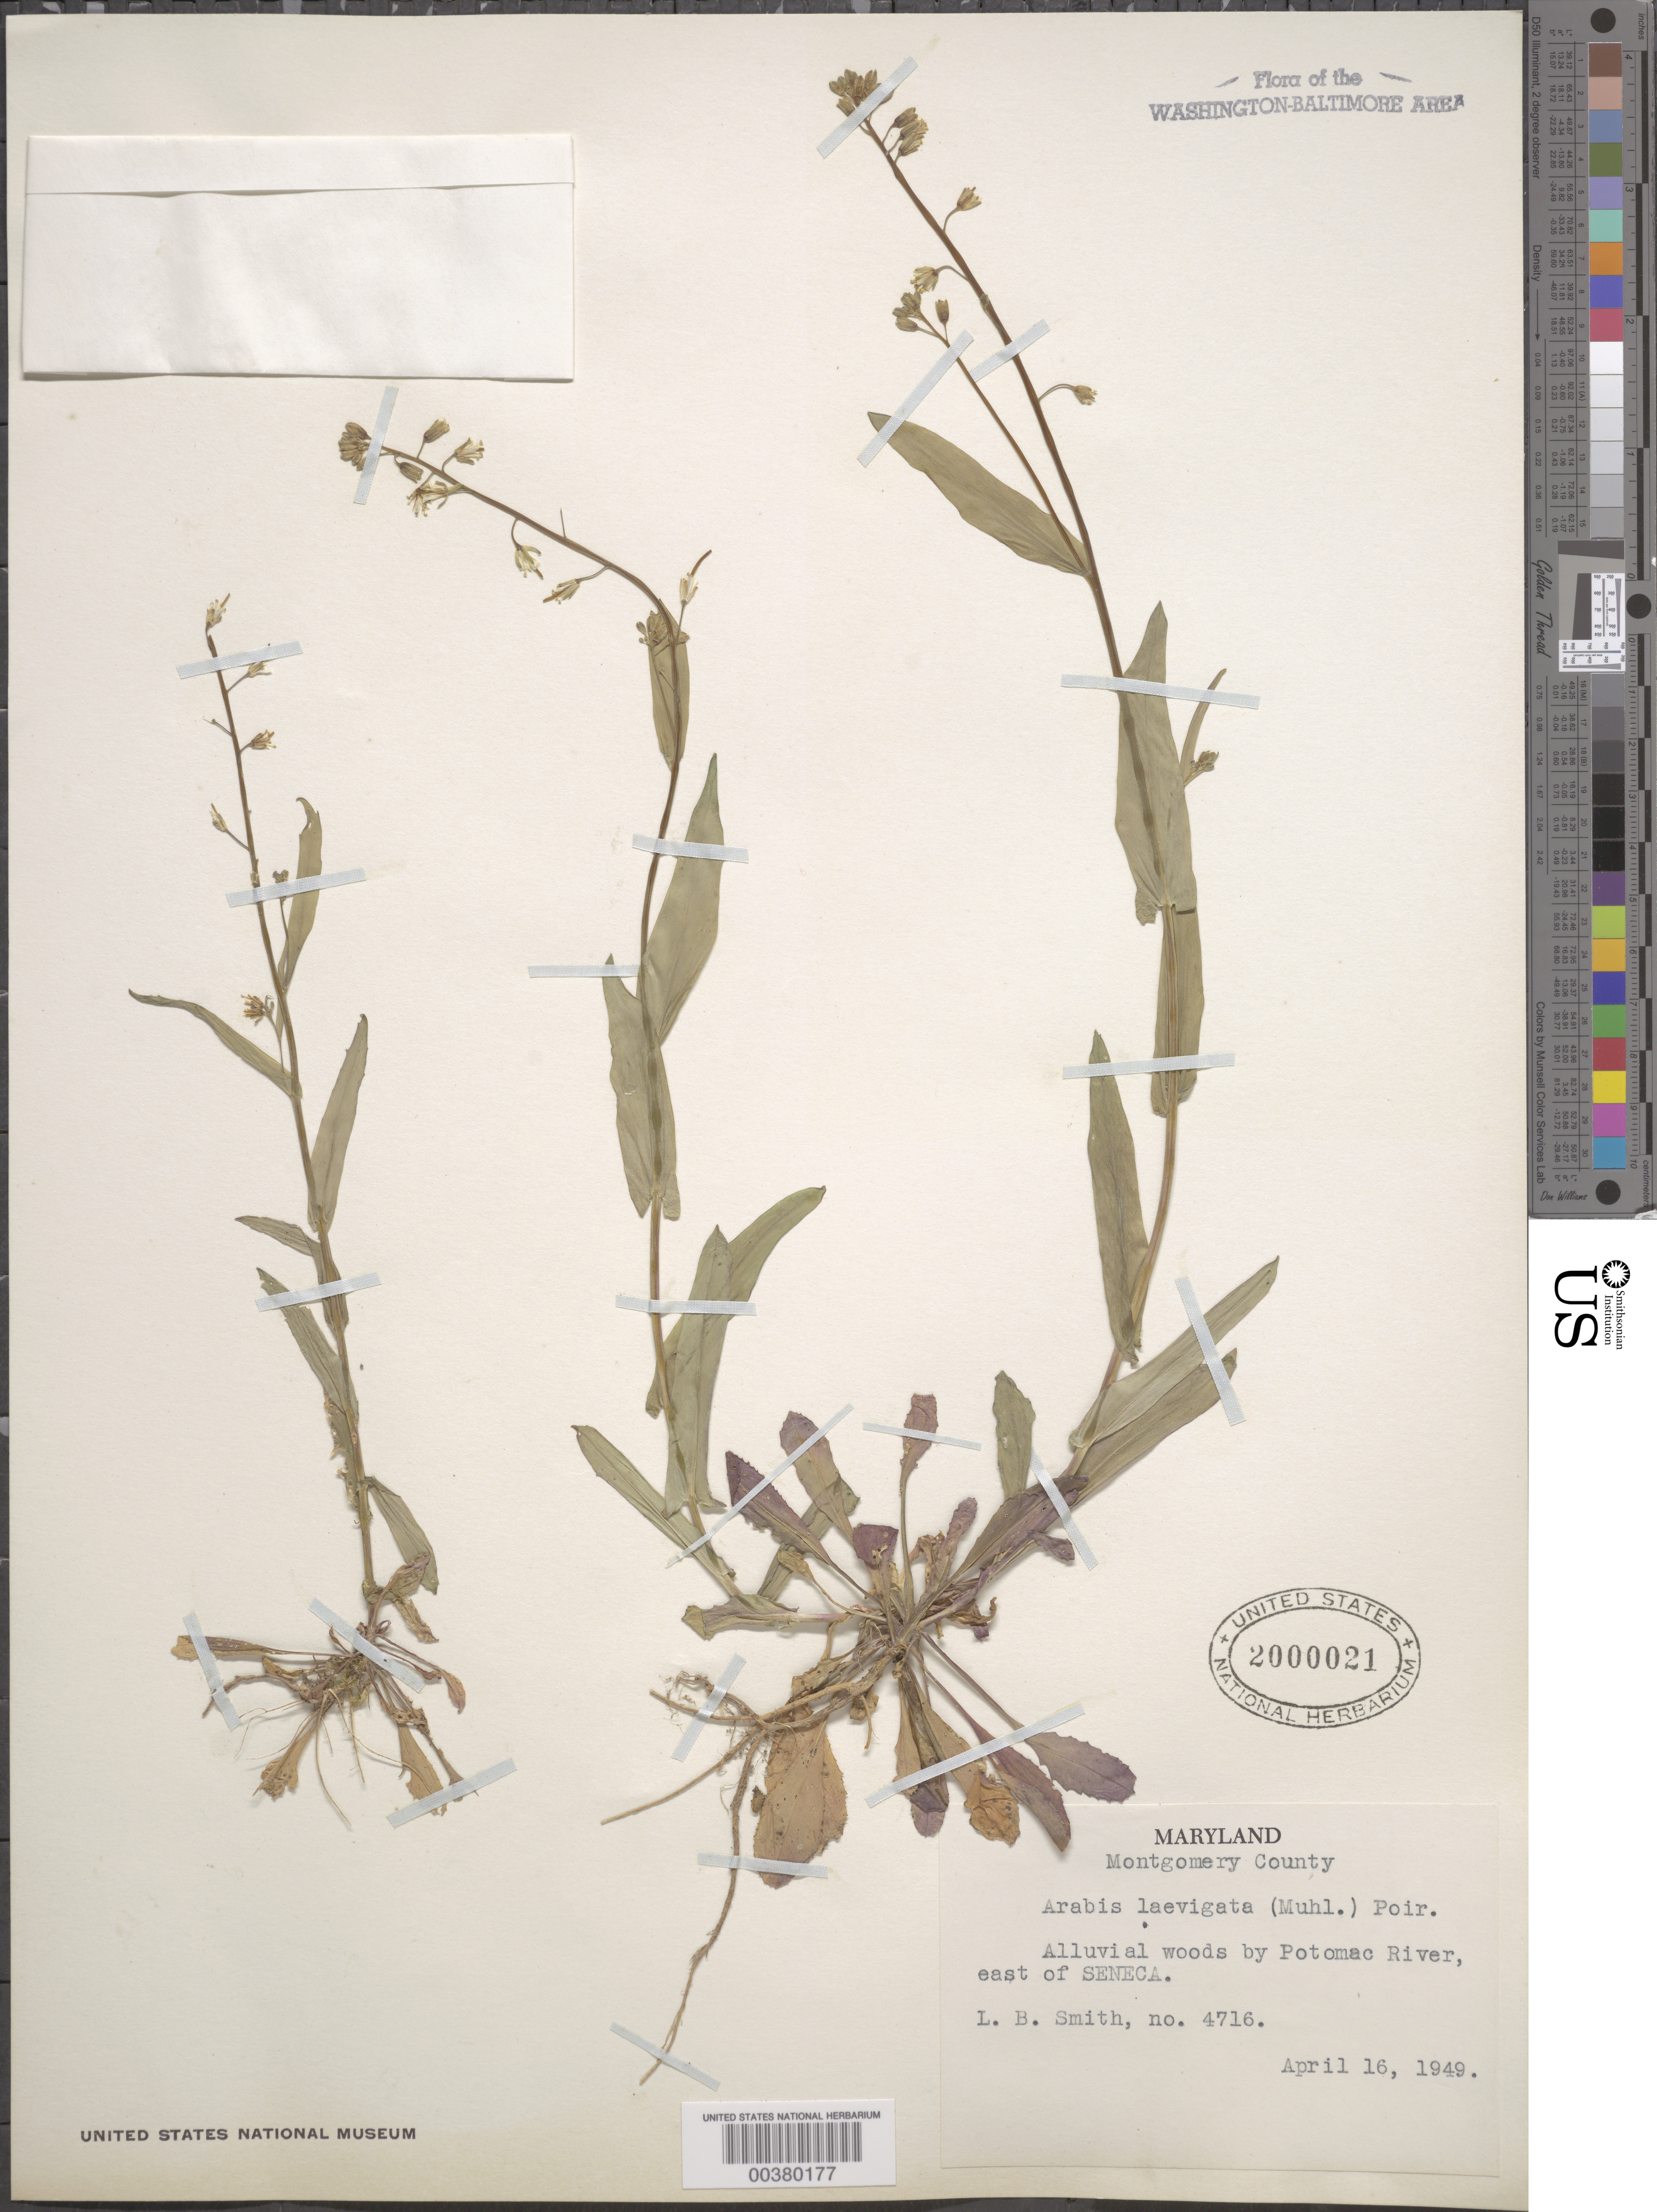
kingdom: Plantae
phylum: Tracheophyta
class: Magnoliopsida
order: Brassicales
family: Brassicaceae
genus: Boechera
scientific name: Boechera laevigata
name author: (Muhl. ex Willd.) Al-Shehbaz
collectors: L. Smith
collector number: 4716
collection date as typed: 16 Apr 1949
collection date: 1949-04-16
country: United States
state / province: Maryland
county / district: Montgomery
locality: Potomac River, east of Seneca C. & O. Canal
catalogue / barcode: US 2000021